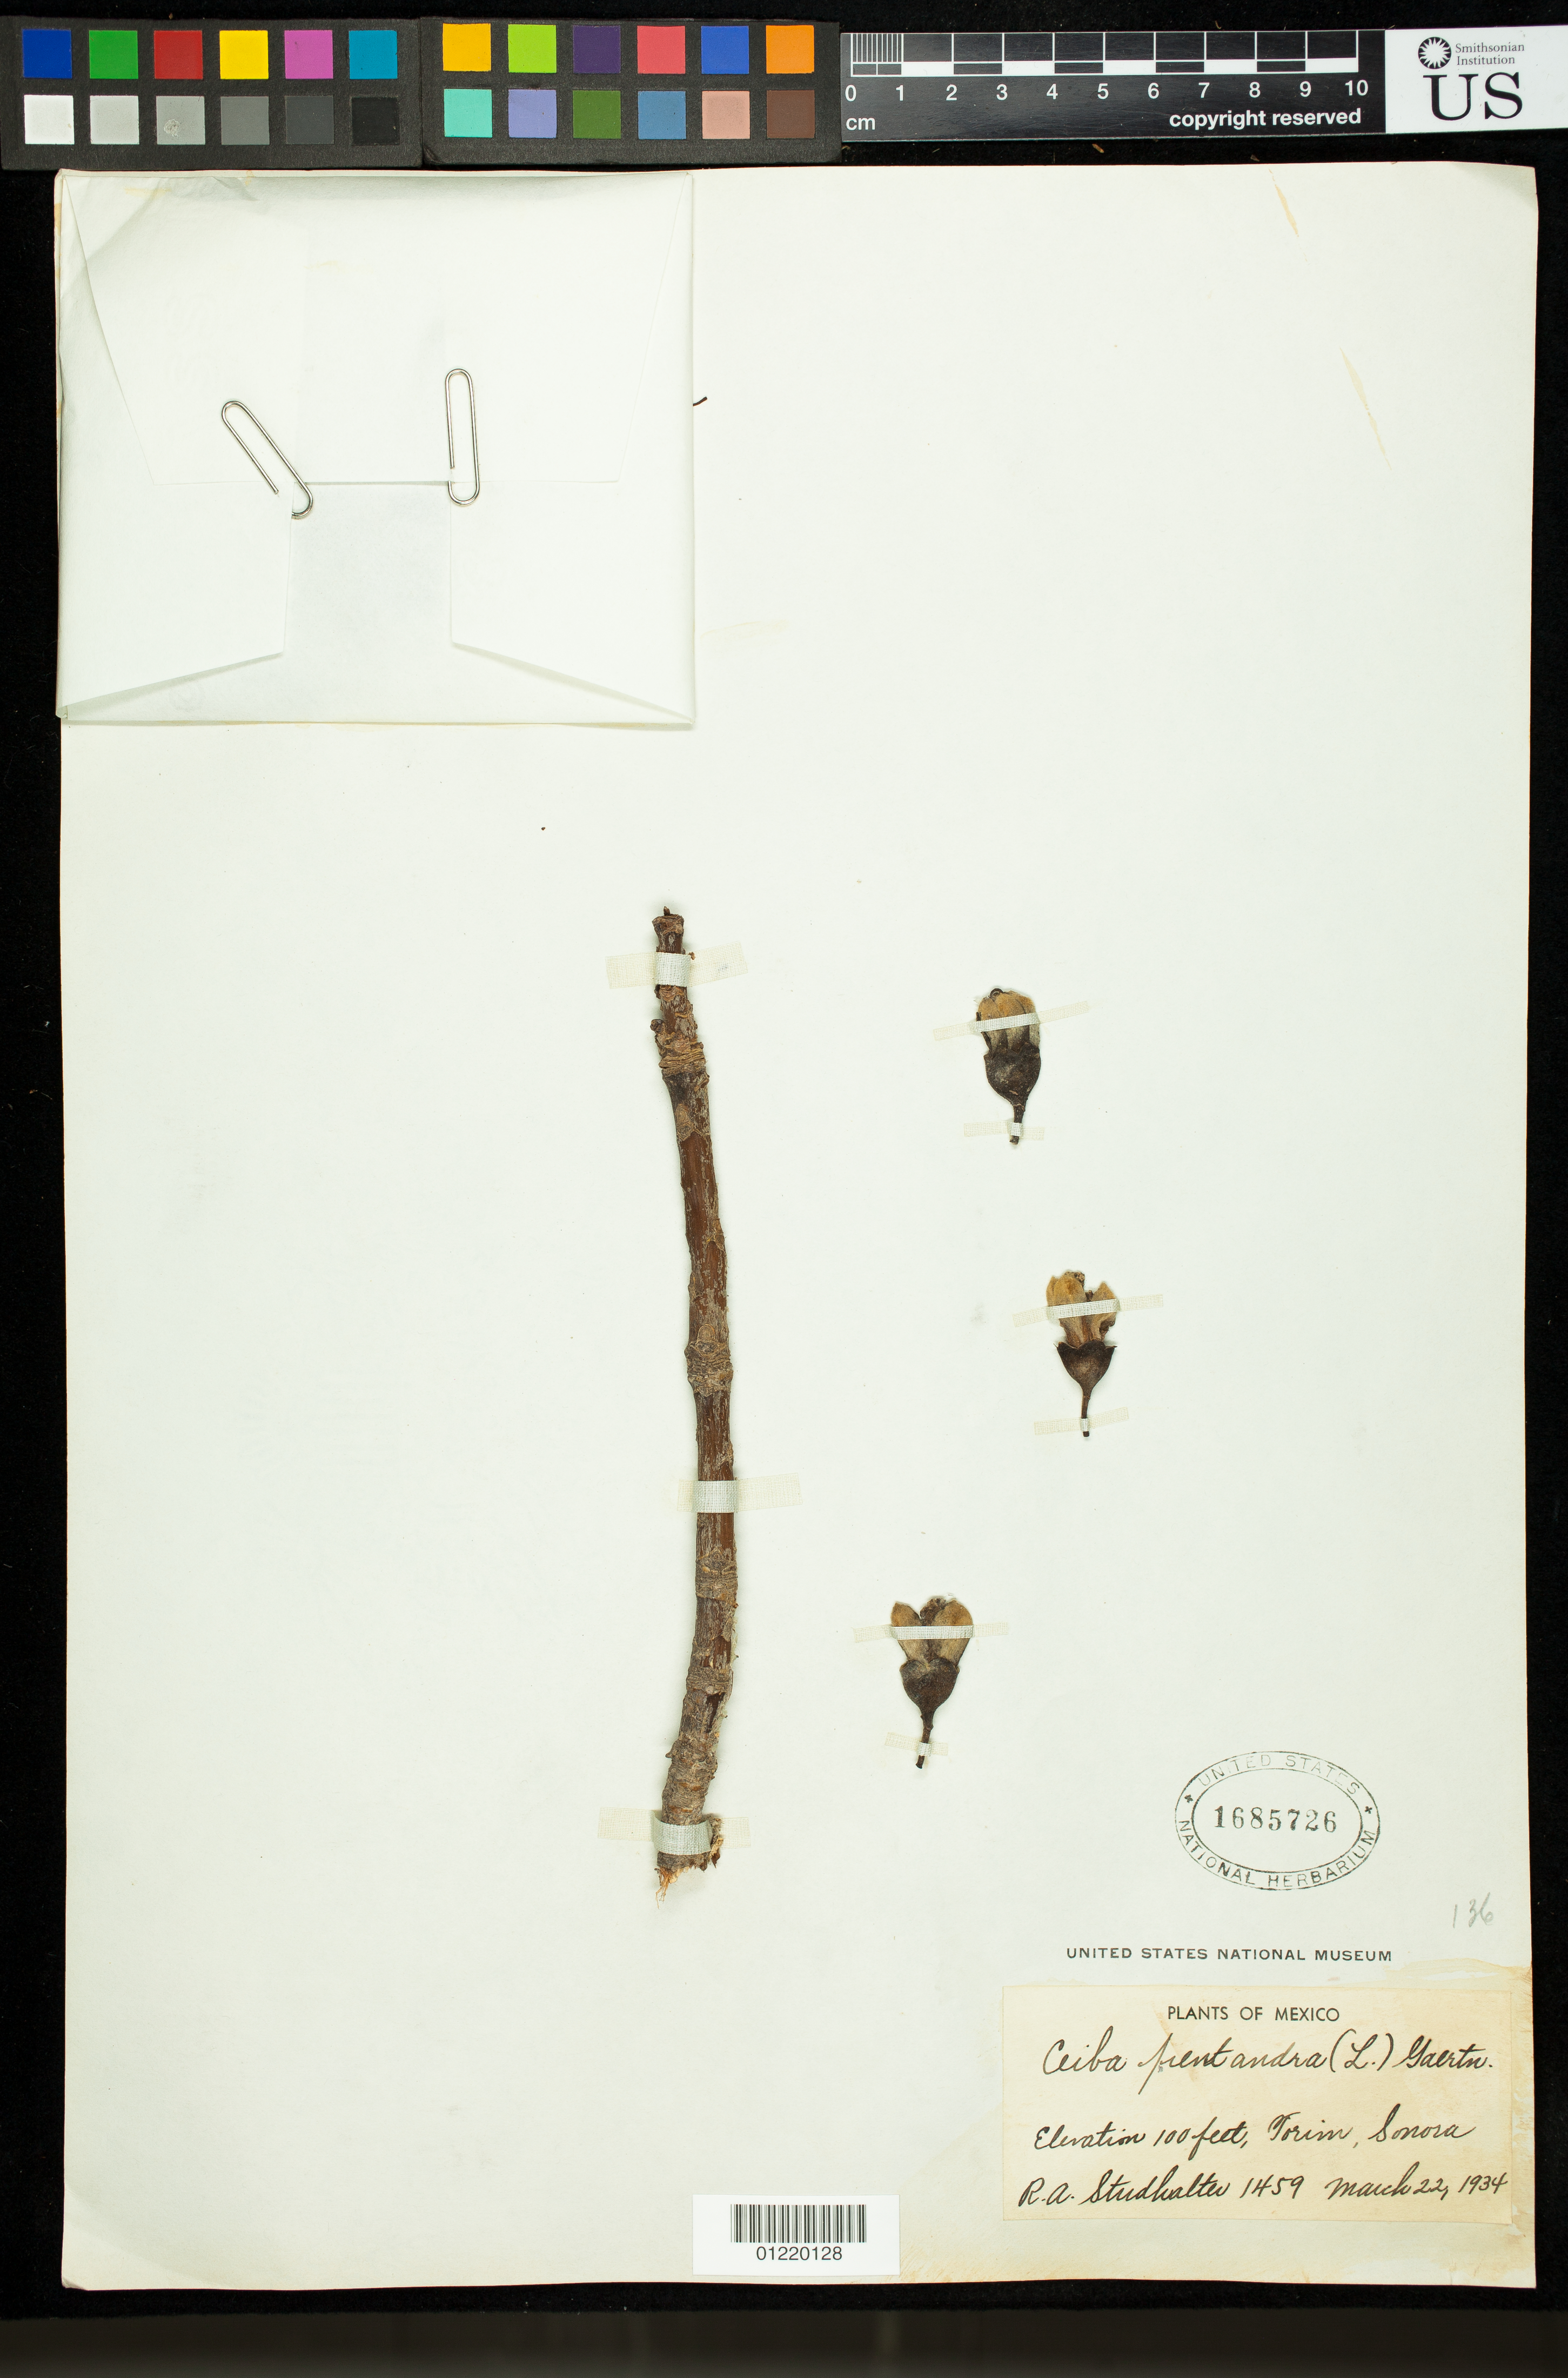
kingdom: Plantae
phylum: Tracheophyta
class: Magnoliopsida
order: Malvales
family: Malvaceae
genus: Ceiba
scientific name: Ceiba parvifolia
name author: Rose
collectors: R. Studhalter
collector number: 1459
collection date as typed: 3/22/1934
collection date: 1934-03-22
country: Mexico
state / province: Sonora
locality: Torim, Sonora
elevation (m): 30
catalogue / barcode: US 1685726